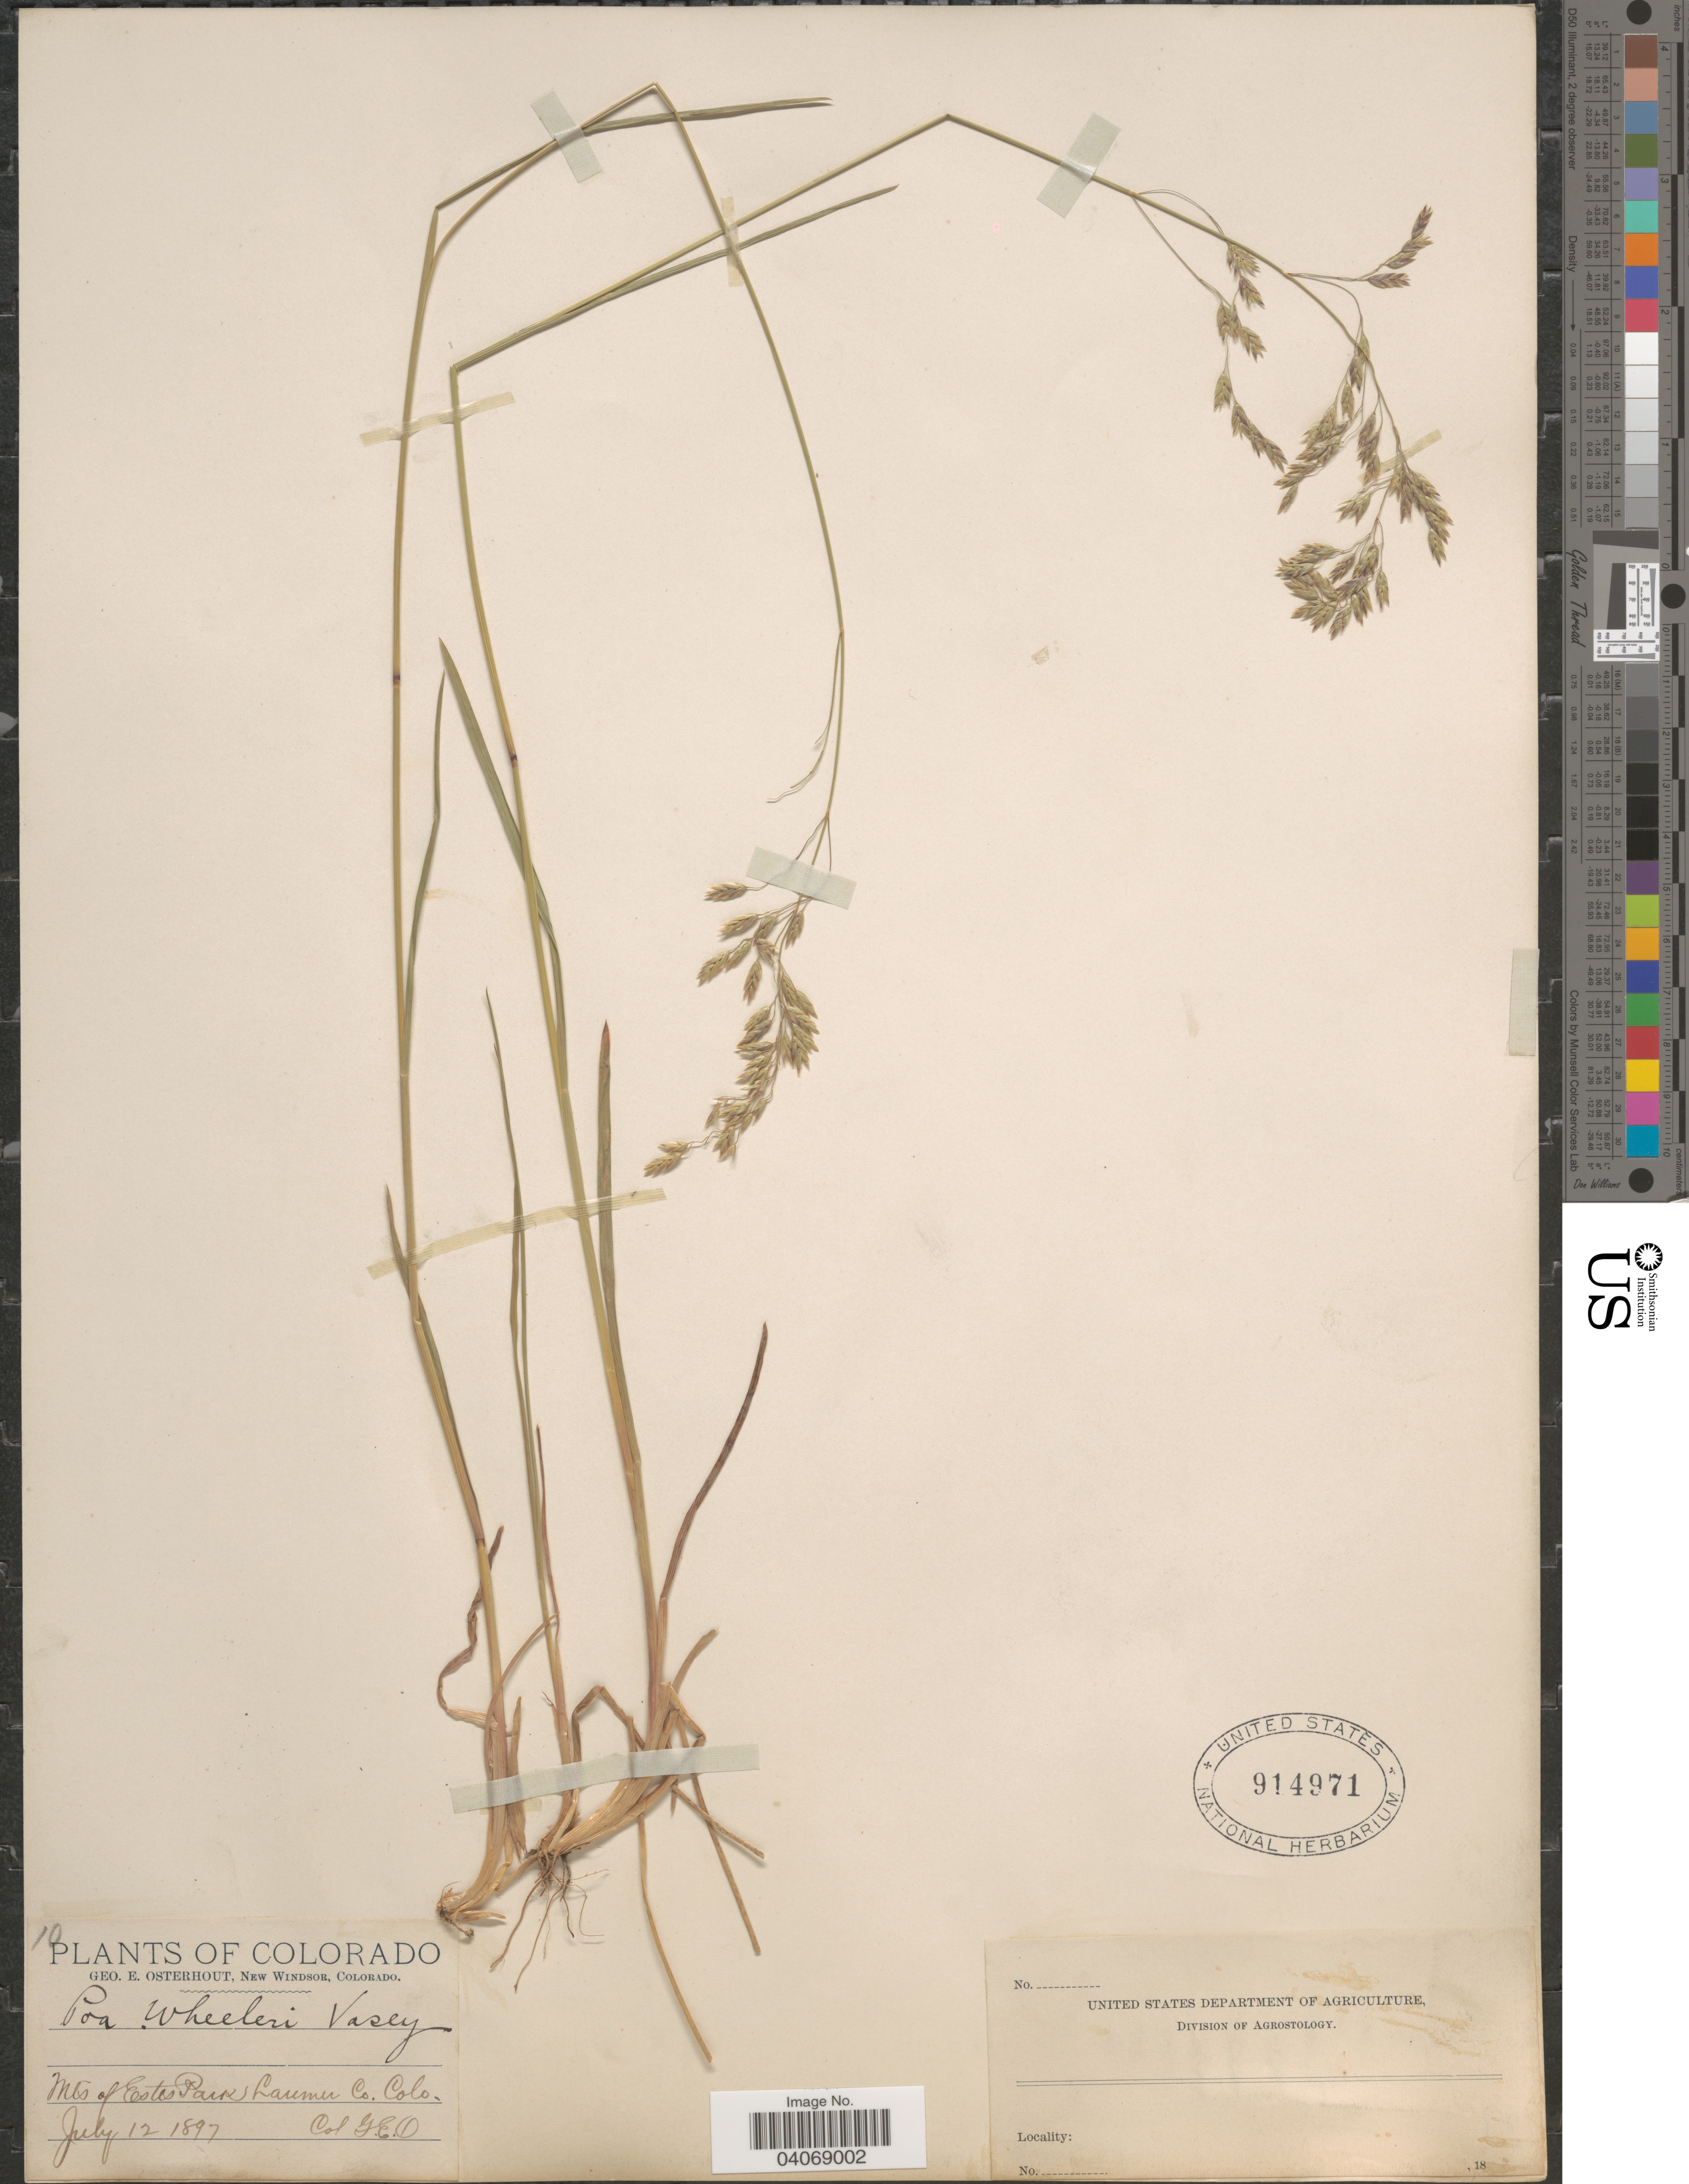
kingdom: Plantae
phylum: Tracheophyta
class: Liliopsida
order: Poales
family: Poaceae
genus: Poa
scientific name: Poa wheeleri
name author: Vasey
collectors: G. Osterhout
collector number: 10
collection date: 1897-07-12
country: United States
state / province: Colorado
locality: Mts of Estes Park Laremer Co.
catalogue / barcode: US 914971